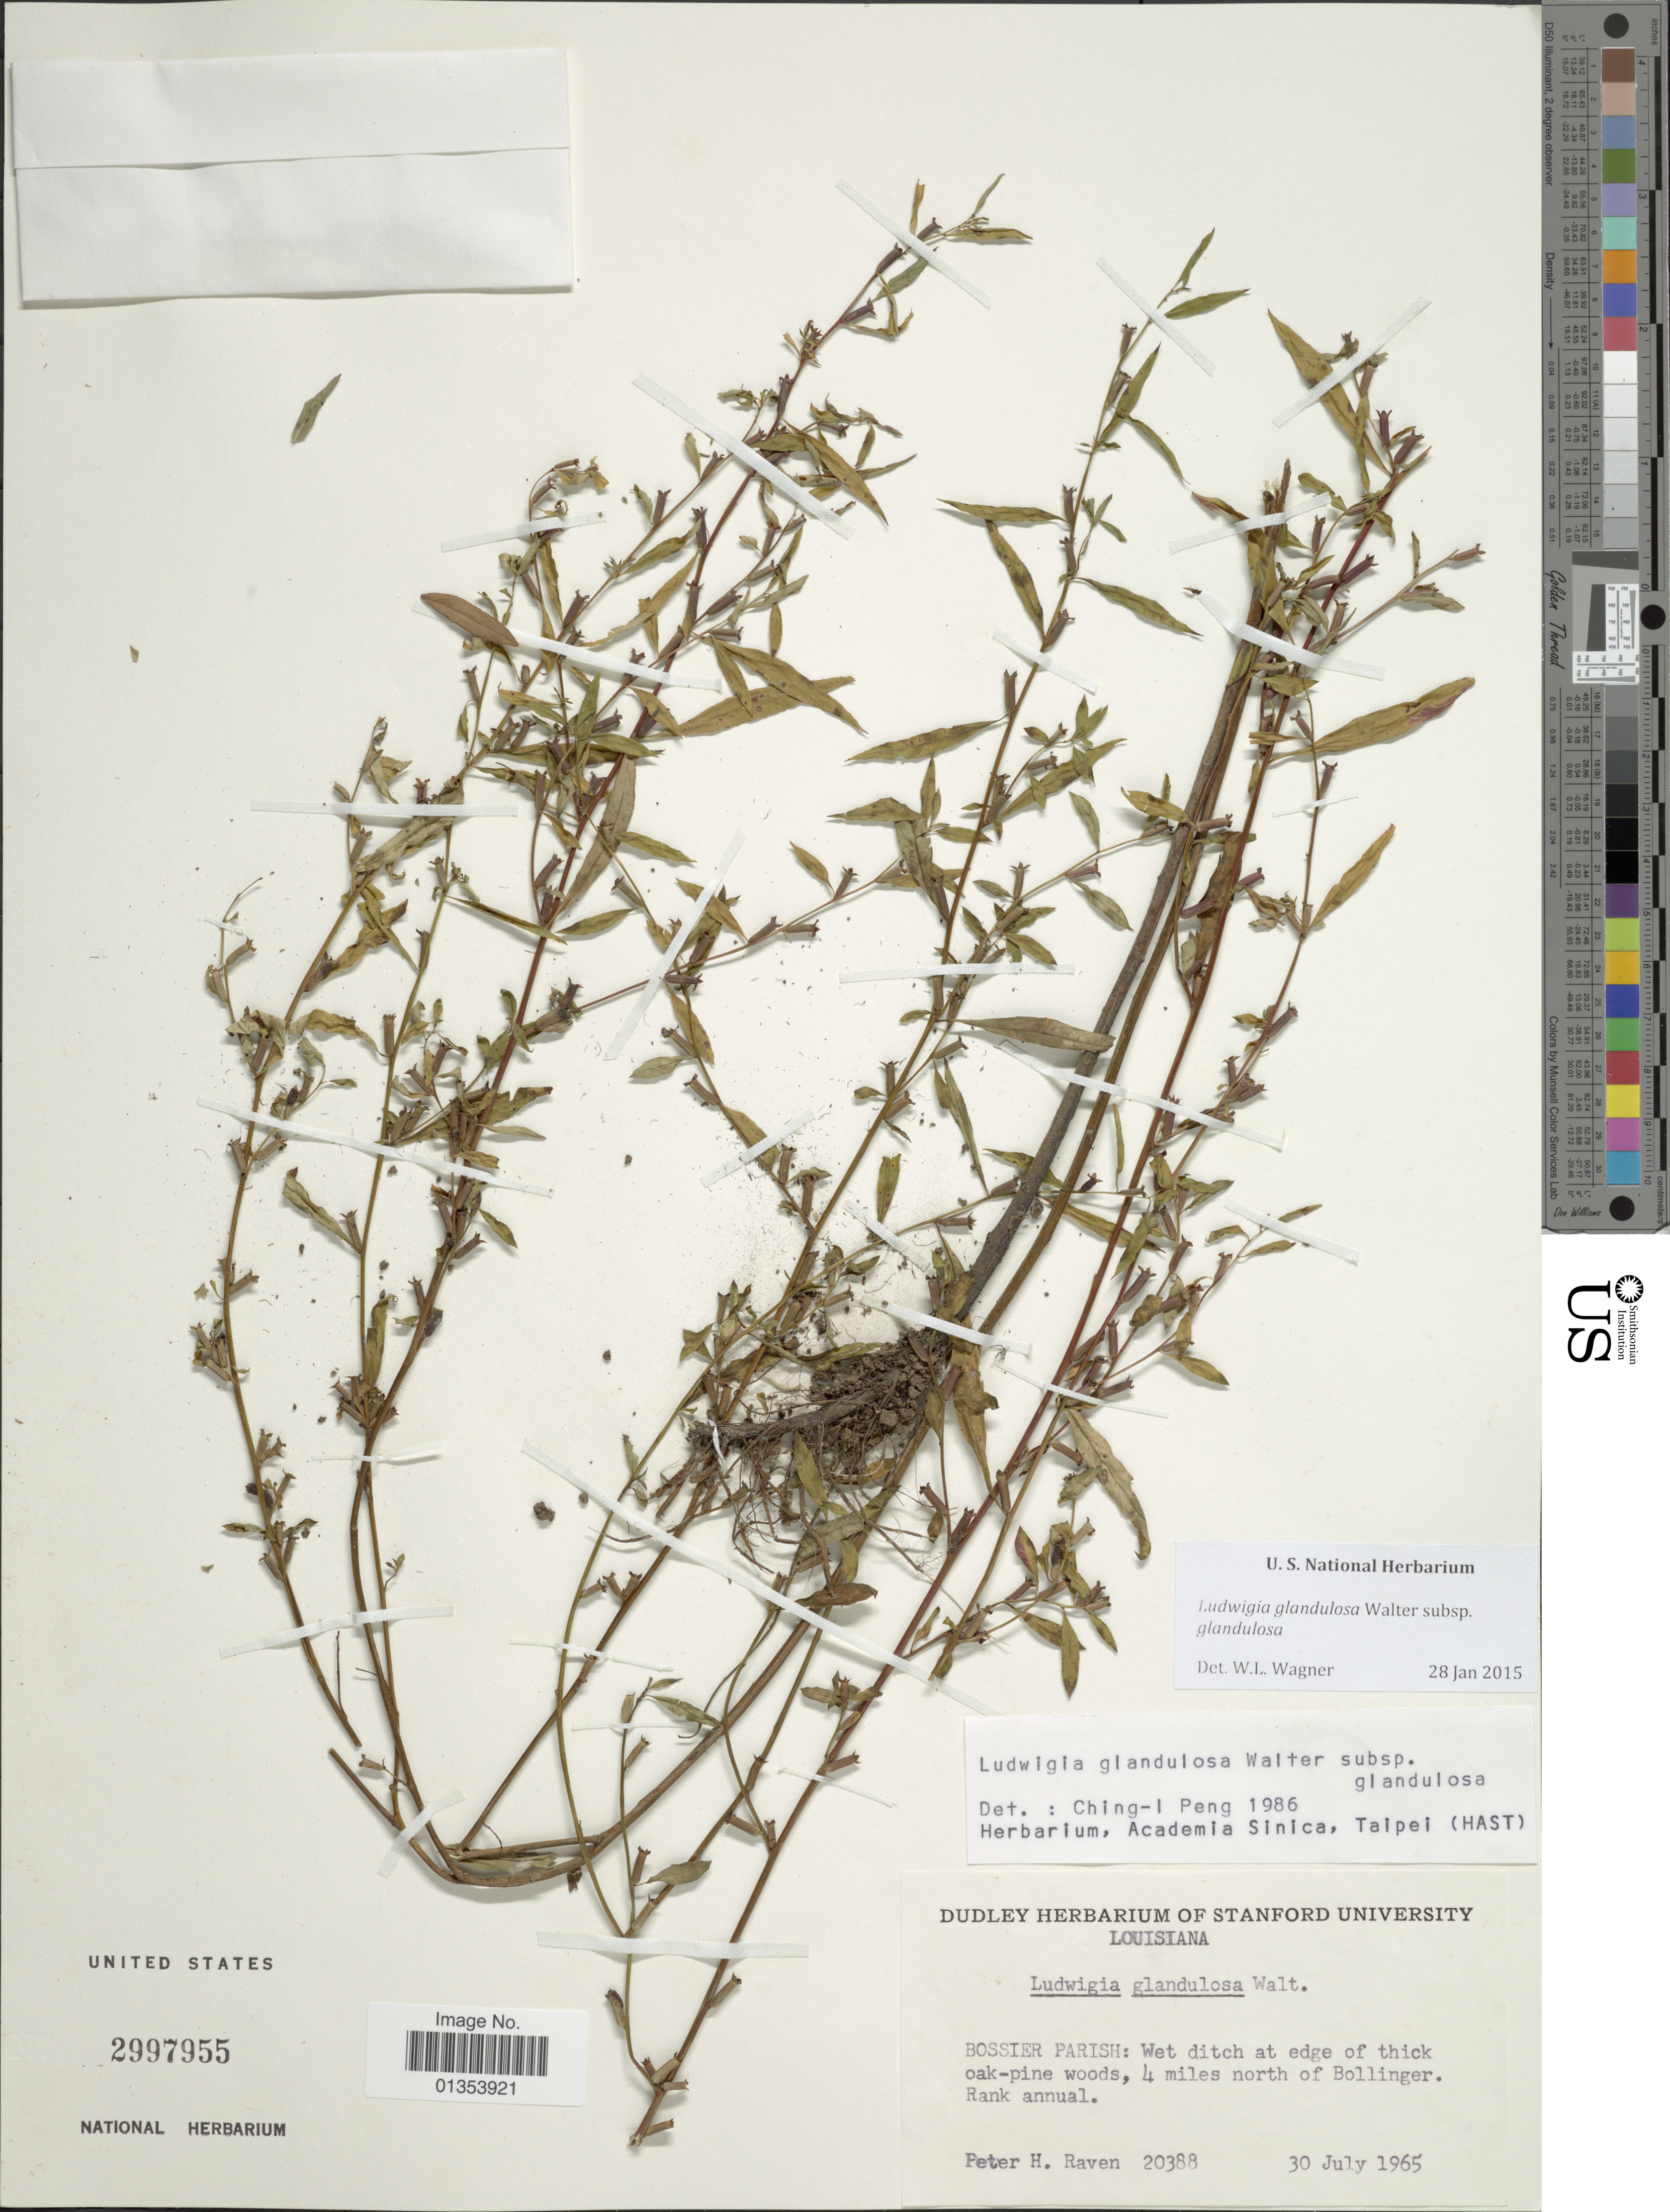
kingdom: Plantae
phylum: Tracheophyta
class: Magnoliopsida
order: Myrtales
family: Onagraceae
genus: Ludwigia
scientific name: Ludwigia glandulosa subsp. glandulosa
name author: Walter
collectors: P. Raven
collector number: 20388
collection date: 1965-07-30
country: United States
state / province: Louisiana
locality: Bossier Parish, 4 miles north of Bollinger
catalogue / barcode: US 2997955